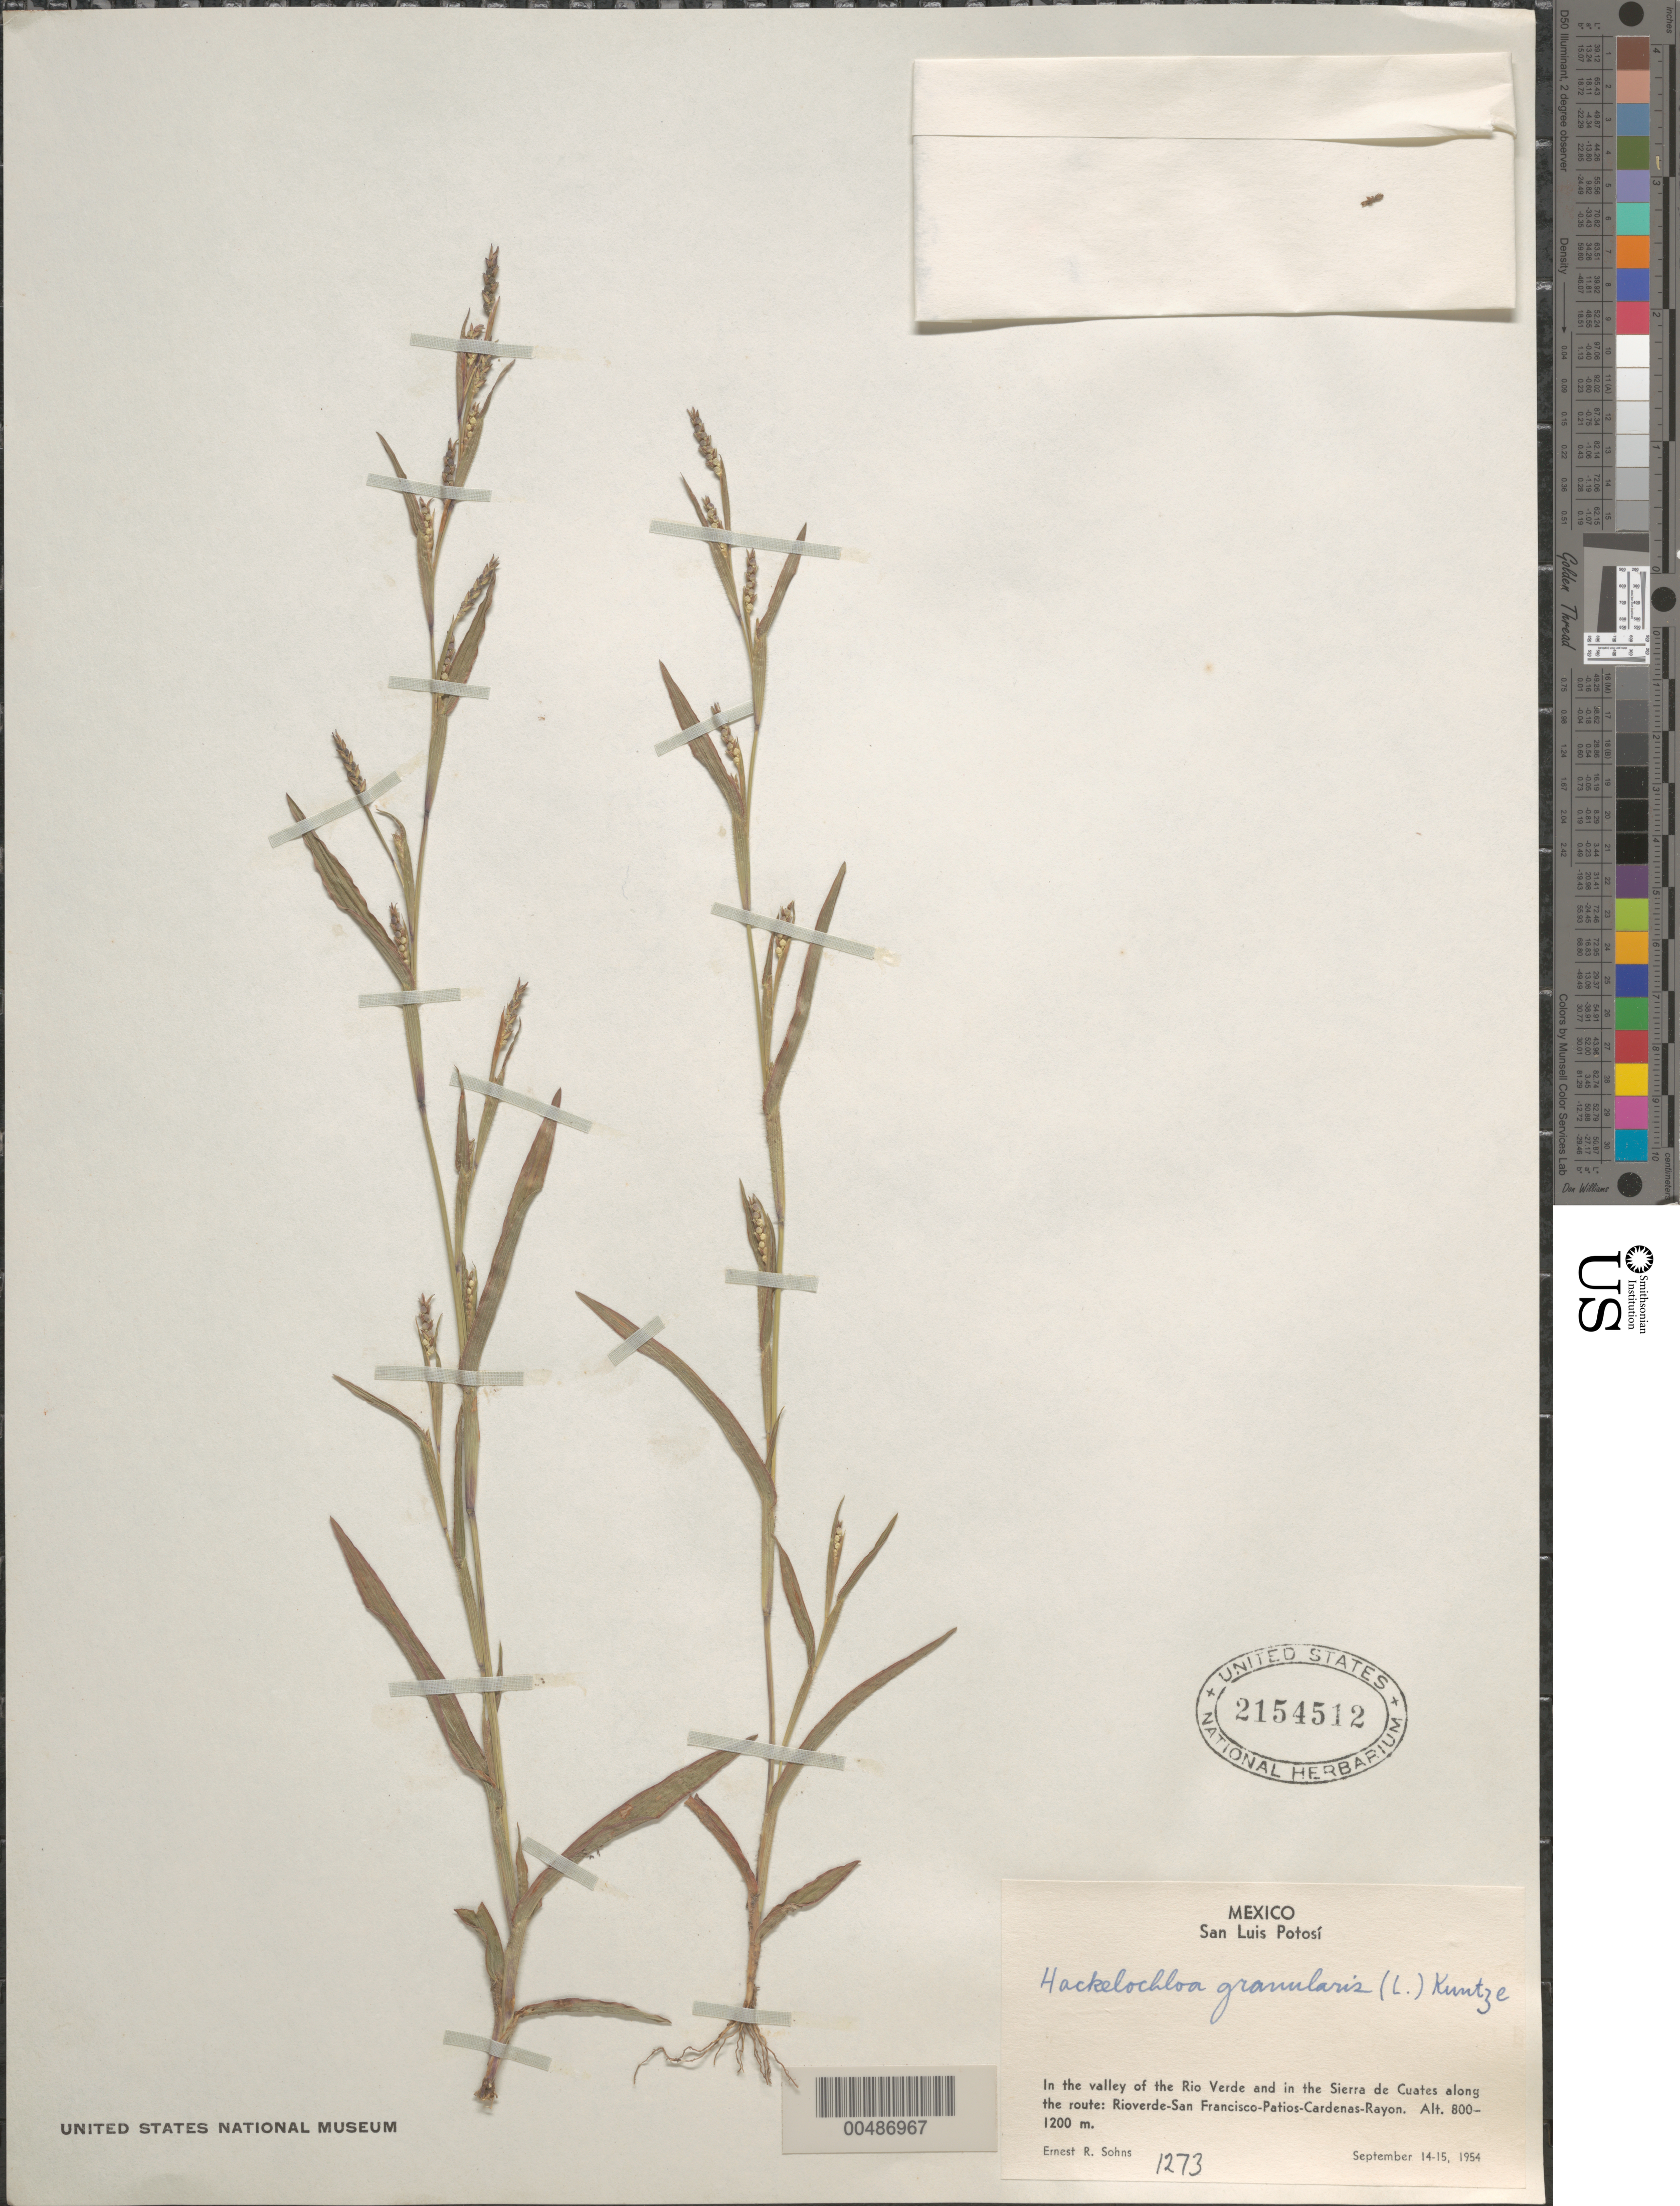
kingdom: Plantae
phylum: Tracheophyta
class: Liliopsida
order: Poales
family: Poaceae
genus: Hackelochloa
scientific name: Hackelochloa granularis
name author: (L.) Kuntze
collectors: E. R. Sohns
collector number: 1273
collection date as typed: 14 Sep 1954 to 15 Sep 1954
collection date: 1954-09-14/1954-09-15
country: Mexico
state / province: San Luis Potosi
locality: In the valley of the Rio Verde & in the Sierra de cuates along the route: Rioverde-San Franciscos-Patios-Cardenas-Rayon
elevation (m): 800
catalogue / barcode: US 2154512